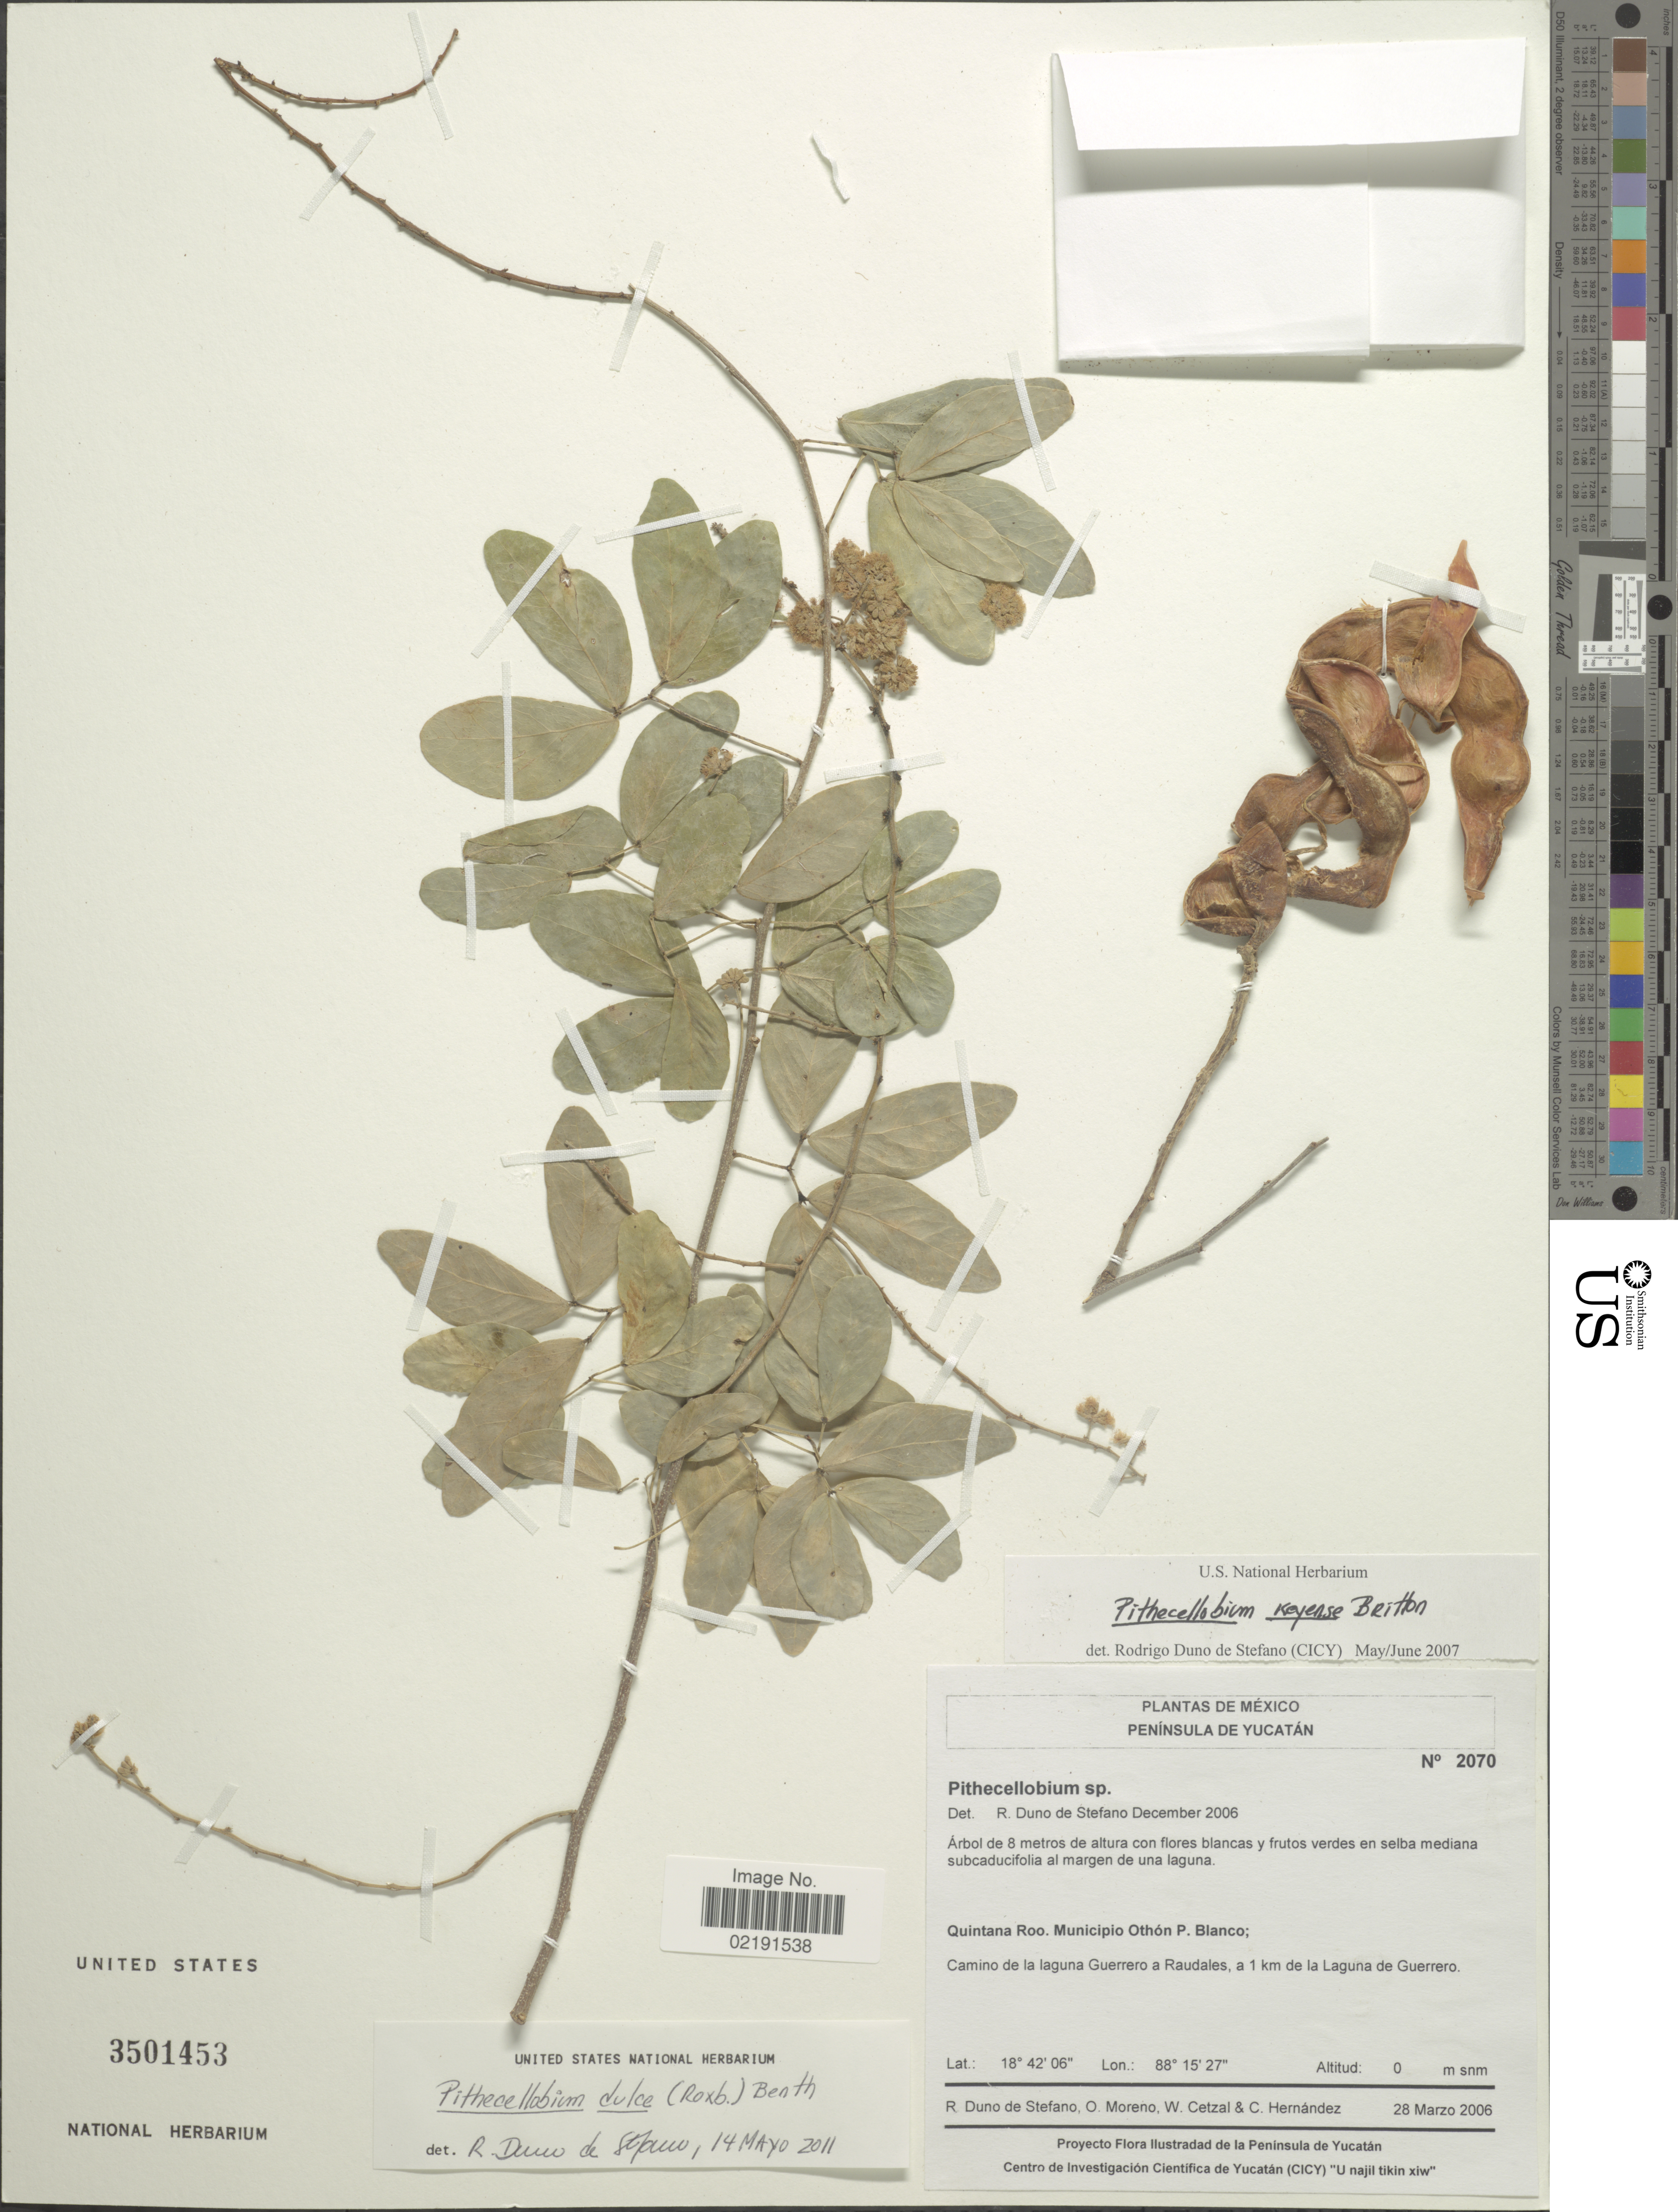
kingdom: Plantae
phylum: Tracheophyta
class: Magnoliopsida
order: Fabales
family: Fabaceae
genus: Pithecellobium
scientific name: Pithecellobium dulce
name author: (Roxb.) Benth.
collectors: R. Duno de Stefano, O. Moreno, W. Cetzal & C. Hernandez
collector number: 2070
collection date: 2006-03-28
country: Mexico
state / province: Yucatán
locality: Península de Yucatán. Quintana Roo. Municipio Othón P. Blanco; Camino de la laguna Guerrero a Raudales, a 1 km de la Laguna de Guerrero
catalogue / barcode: US 3501453